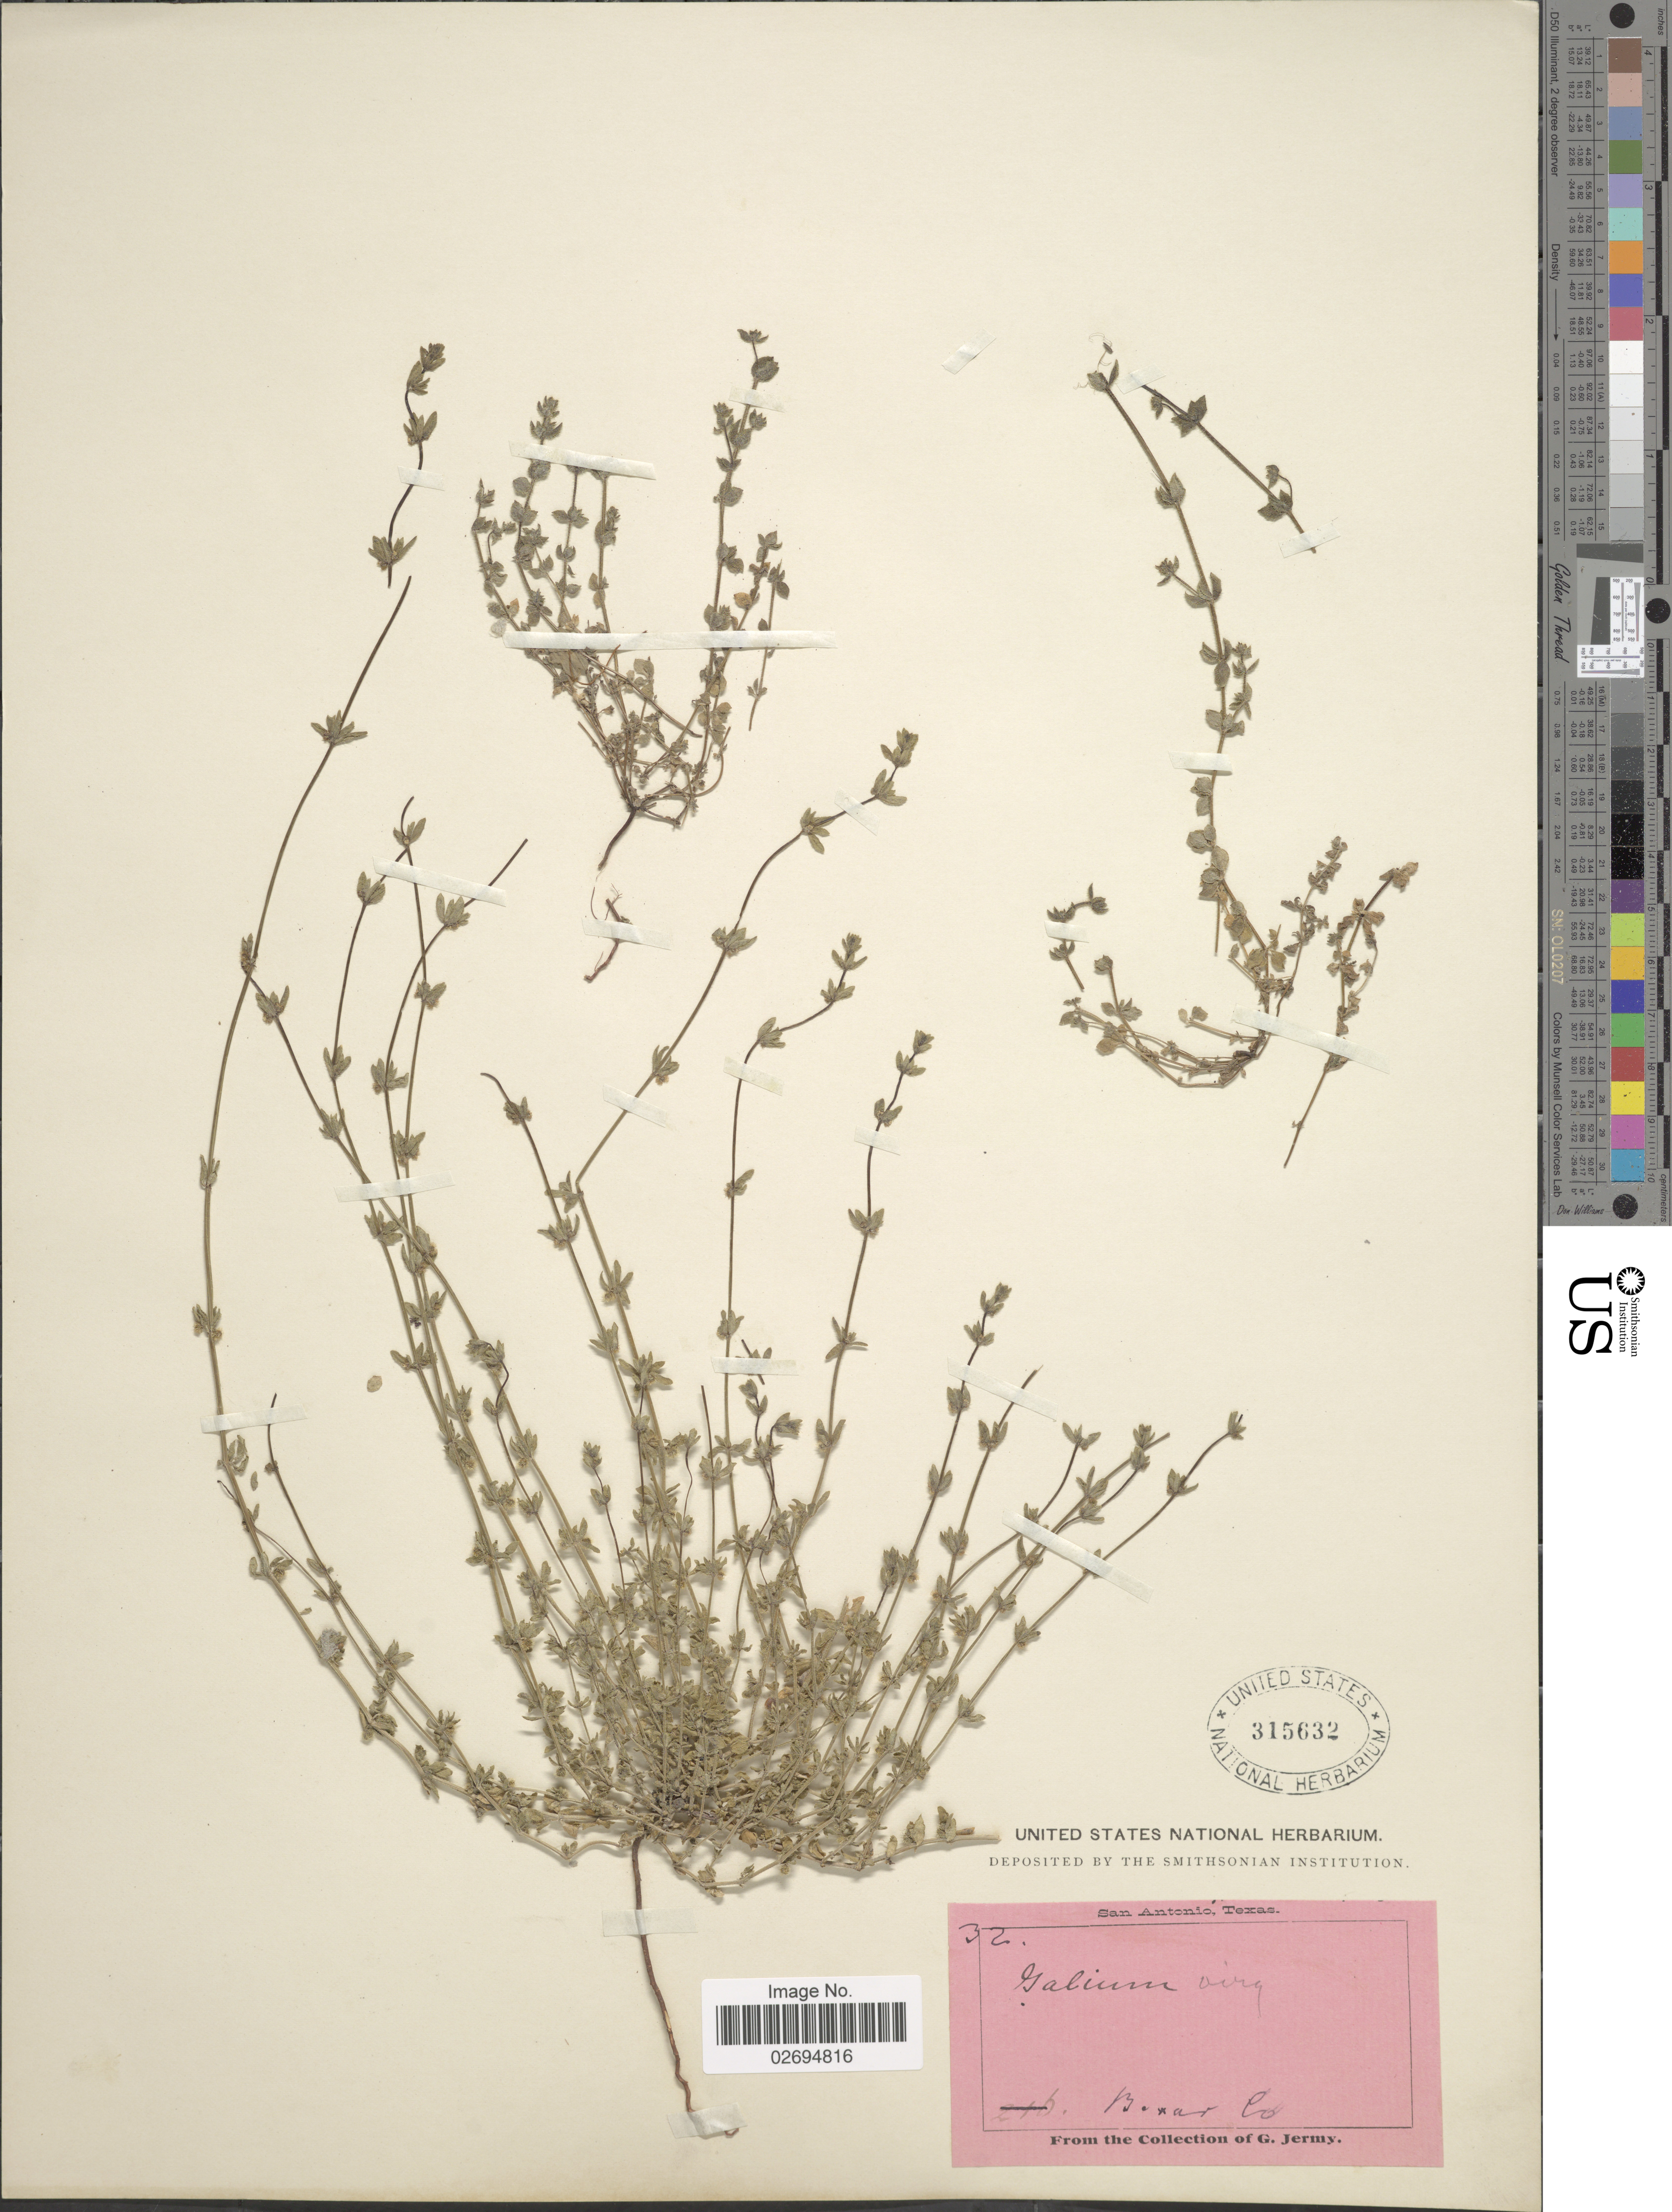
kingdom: Plantae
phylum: Tracheophyta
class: Magnoliopsida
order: Gentianales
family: Rubiaceae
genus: Galium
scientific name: Galium virgatum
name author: Nutt.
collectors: G. Jermy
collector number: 32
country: United States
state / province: Texas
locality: San Antonio, Bexar Co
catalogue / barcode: US 315632